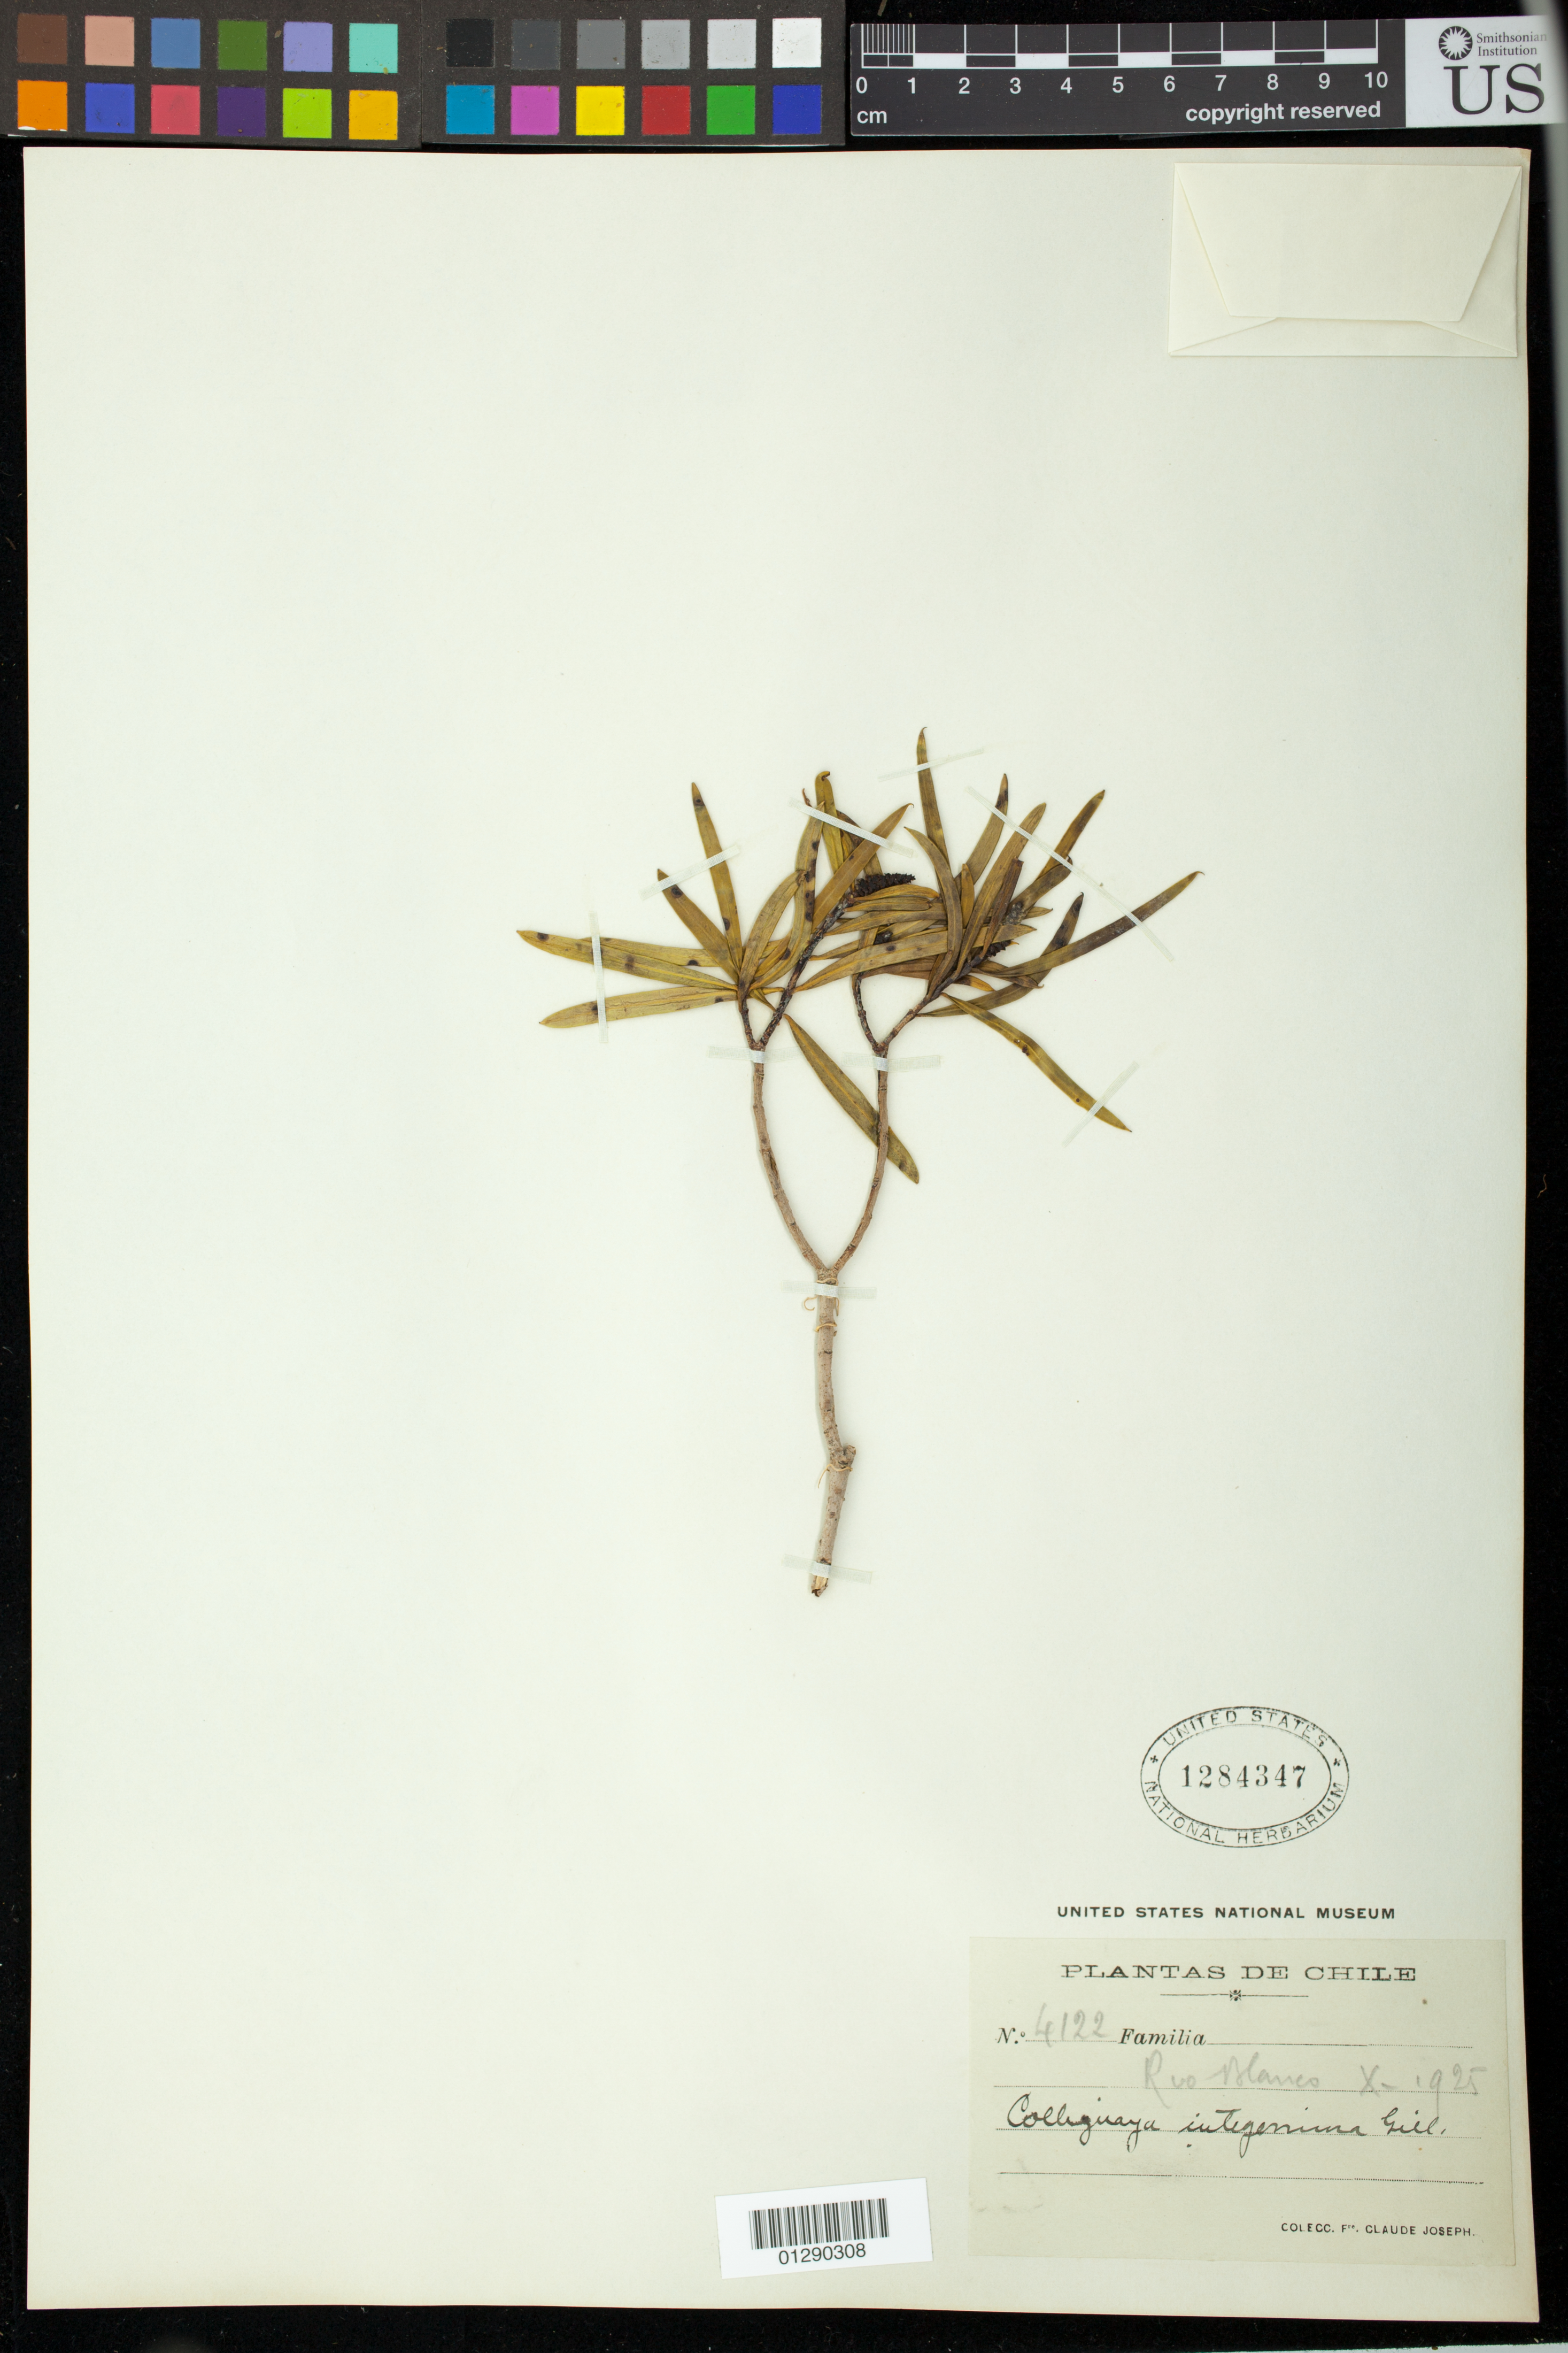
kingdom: Plantae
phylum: Tracheophyta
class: Magnoliopsida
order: Malpighiales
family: Euphorbiaceae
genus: Colliguaja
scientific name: Colliguaja integerrima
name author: Gillies & Hook.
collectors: Frere Claude Joseph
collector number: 4122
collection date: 1925-10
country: Chile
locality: Rio Blanco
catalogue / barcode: US 1284347